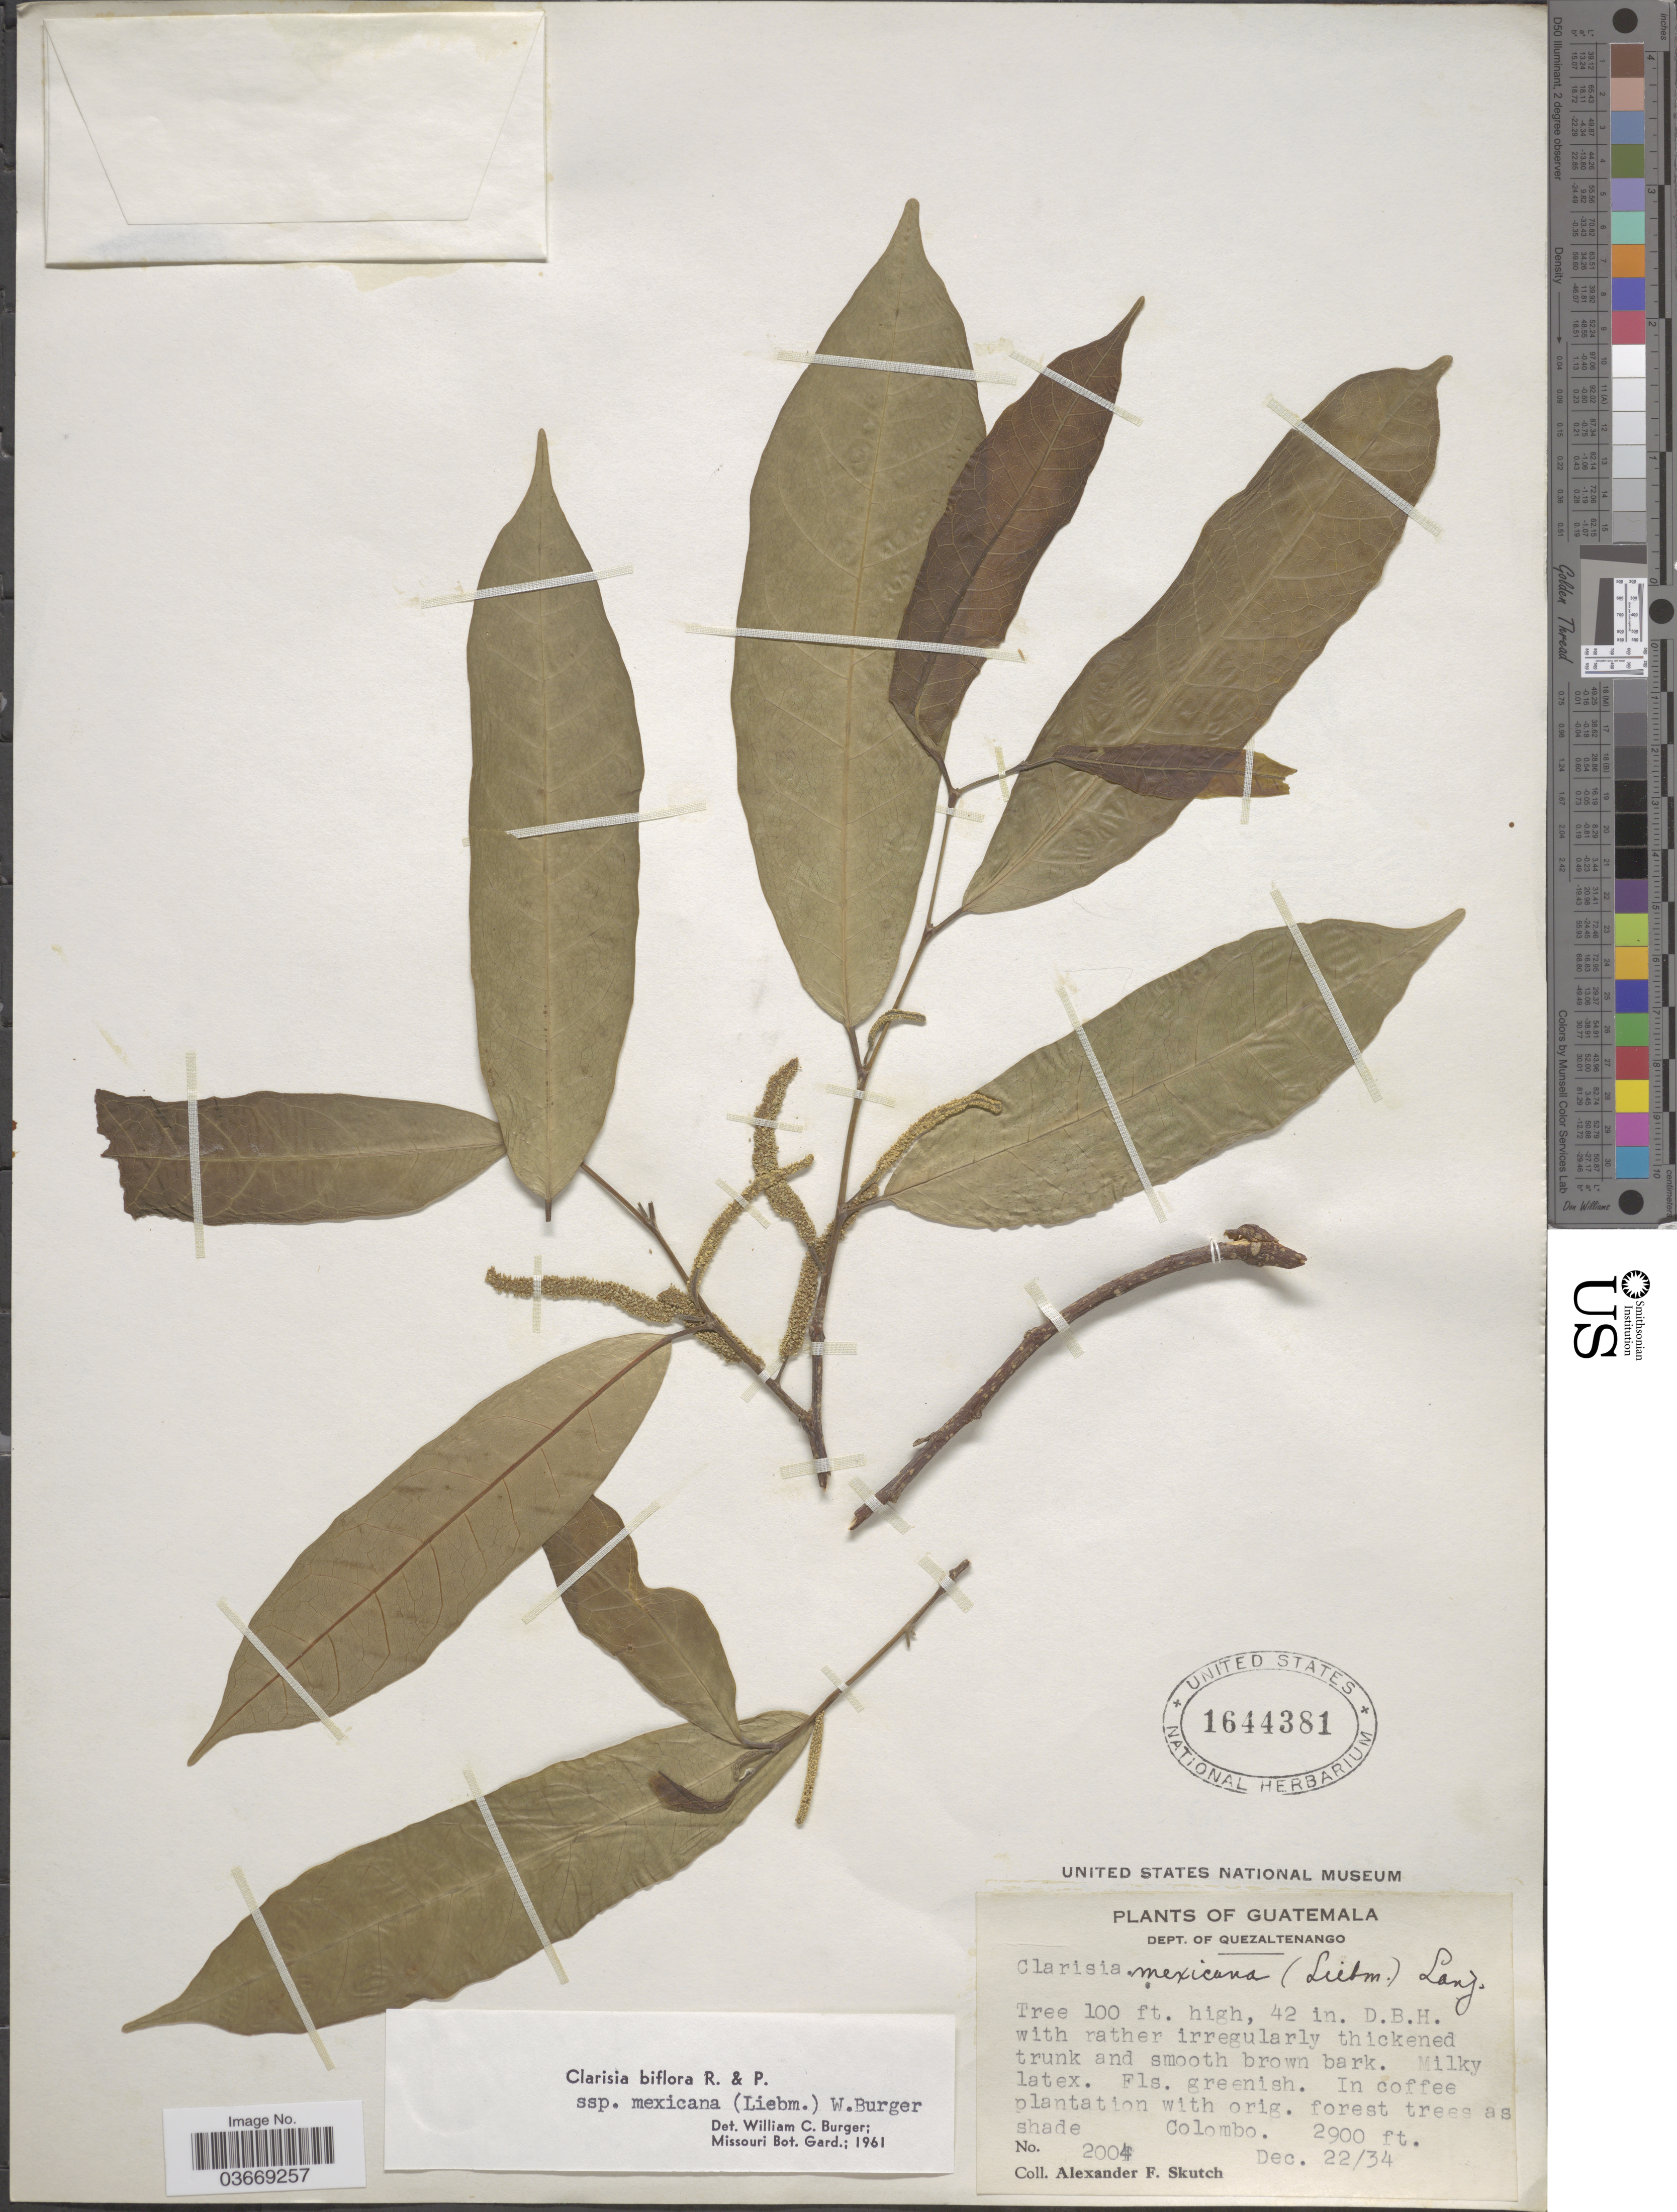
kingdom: Plantae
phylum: Tracheophyta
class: Magnoliopsida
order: Rosales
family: Moraceae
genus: Clarisia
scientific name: Clarisia biflora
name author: Ruiz & Pav.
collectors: A. F. Skutch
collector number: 2004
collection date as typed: Transcribed d/m/y: 22/12/34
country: Guatemala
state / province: Quetzaltenango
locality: Dept. of Quezaltenango. Colombo.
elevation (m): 884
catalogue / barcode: US 1644381